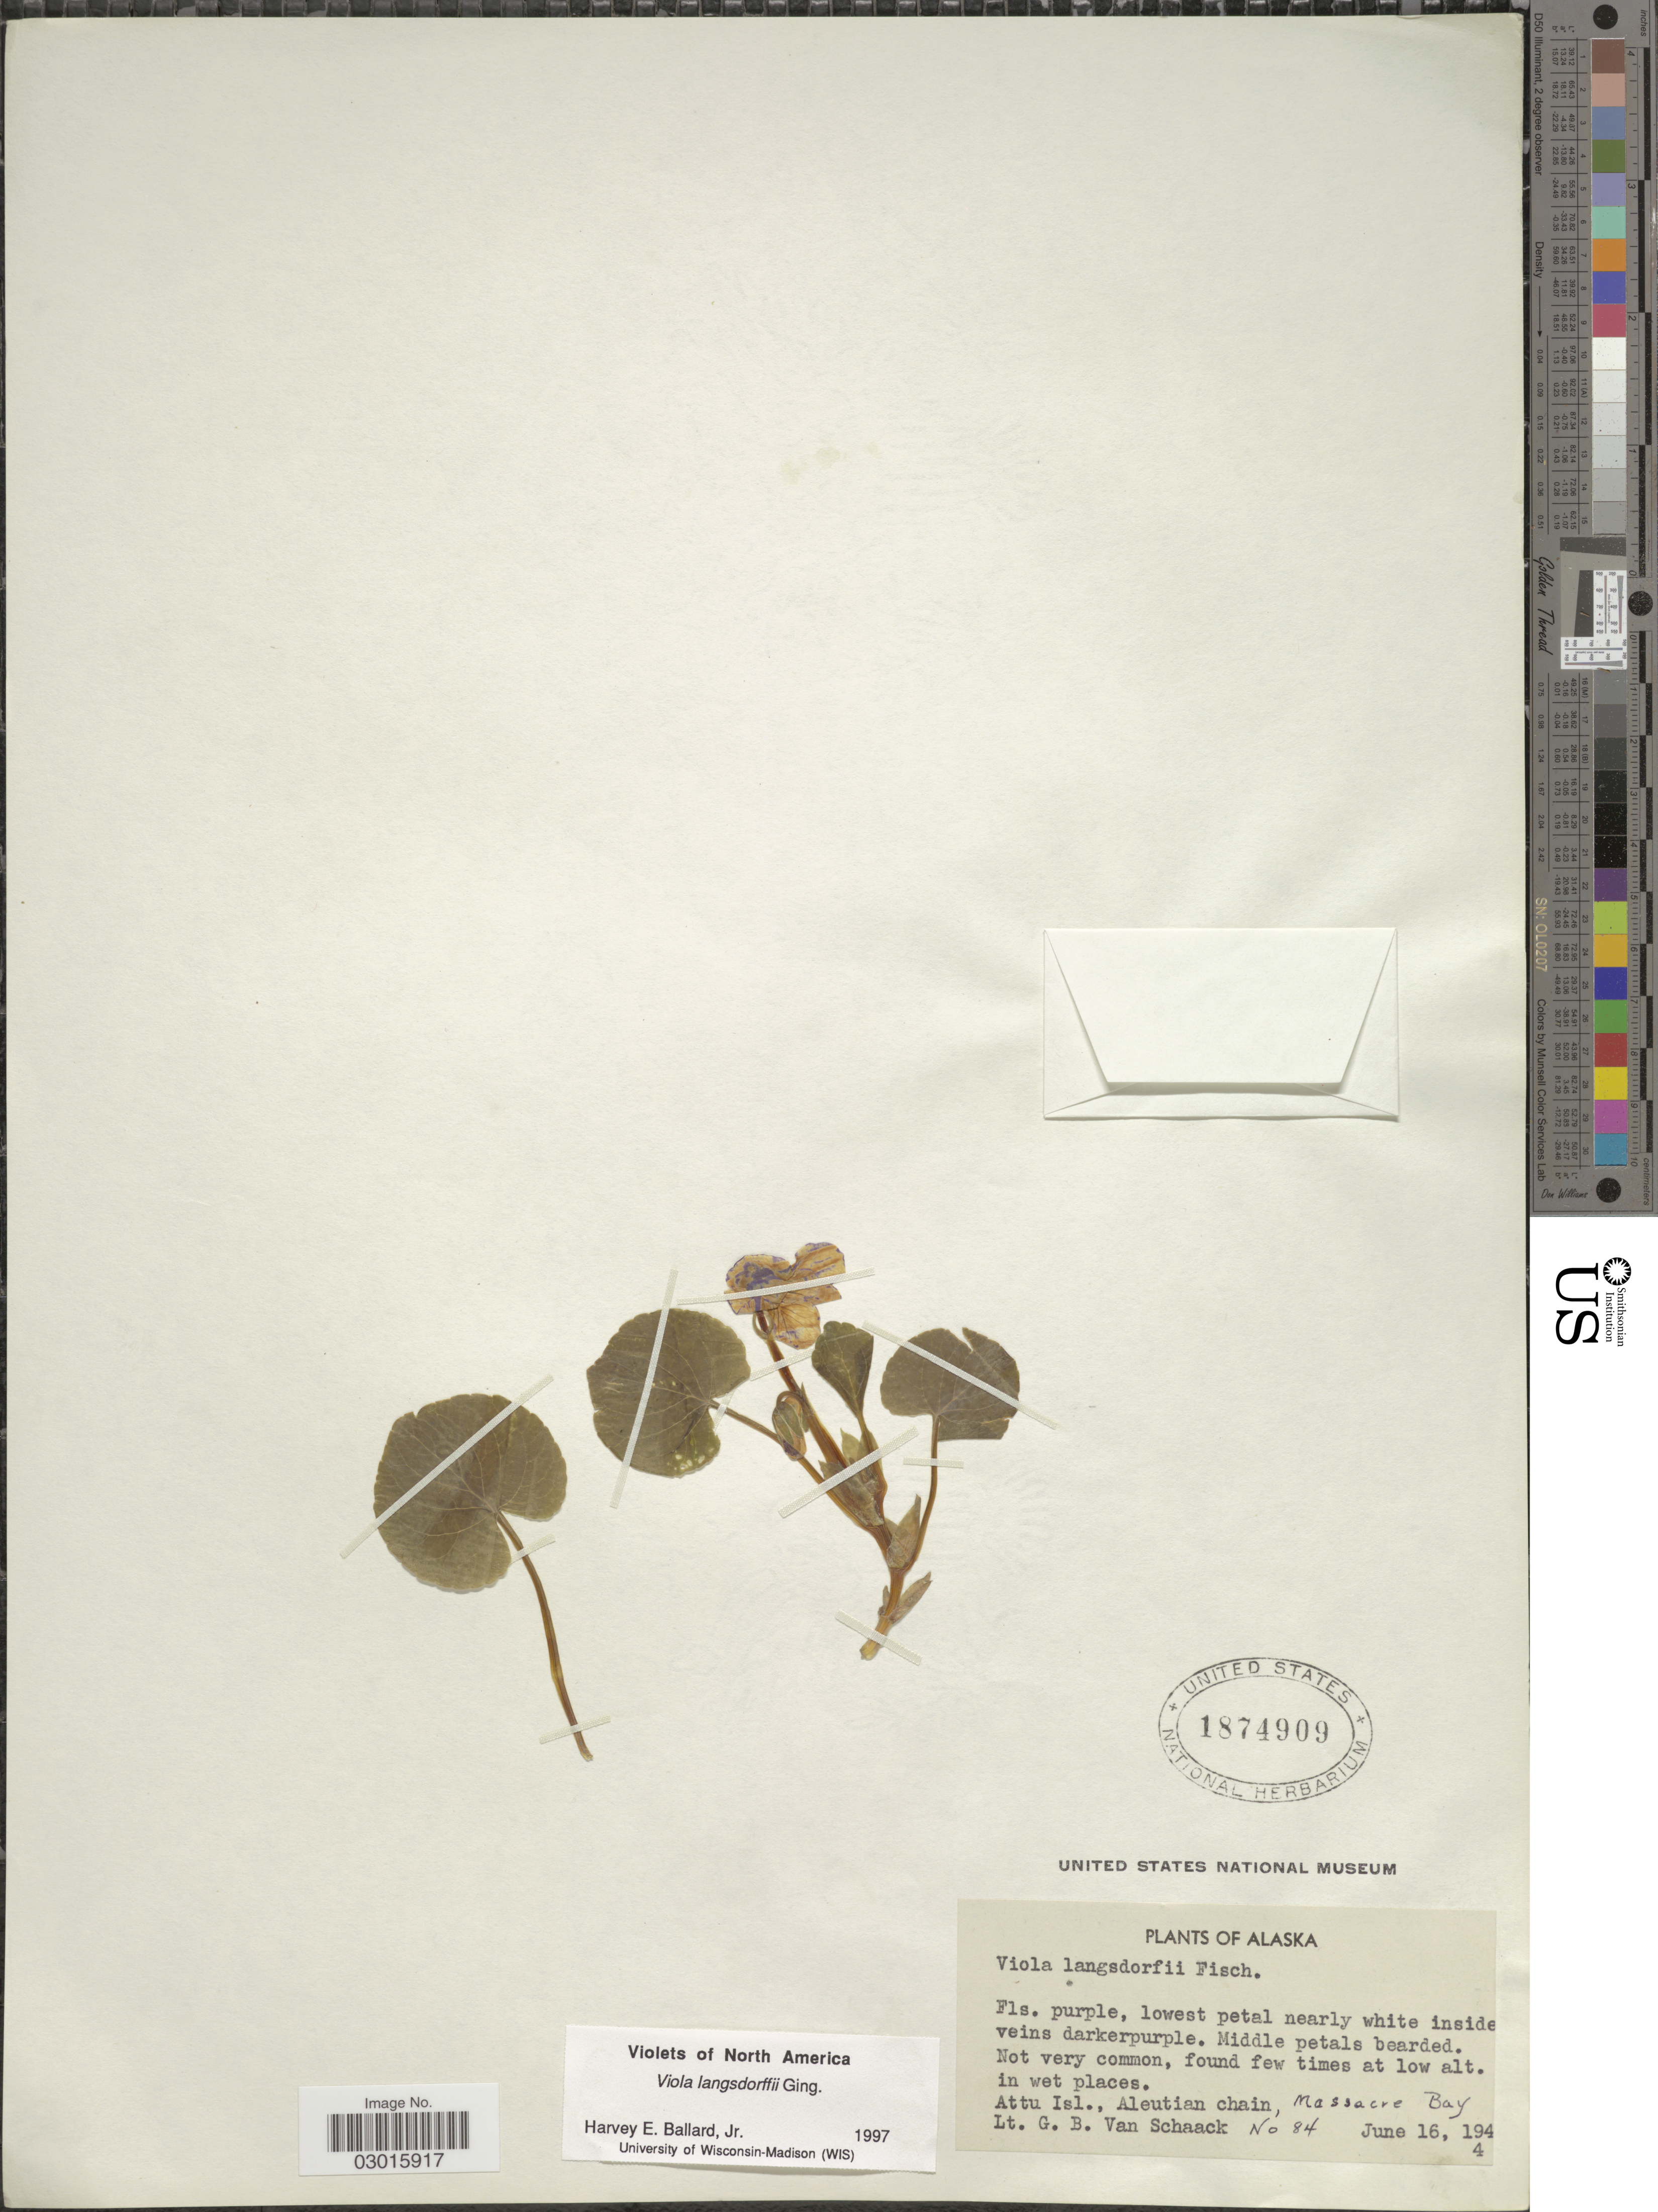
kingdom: Plantae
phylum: Tracheophyta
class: Magnoliopsida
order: Malpighiales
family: Violaceae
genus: Viola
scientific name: Viola langsdorffii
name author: Fisch. ex Ging.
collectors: G. Van Schaack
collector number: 84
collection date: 1944-06-16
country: United States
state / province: Alaska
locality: Attu Isl., Aleutian Chain, Massacre Bay.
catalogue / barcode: US 1874909